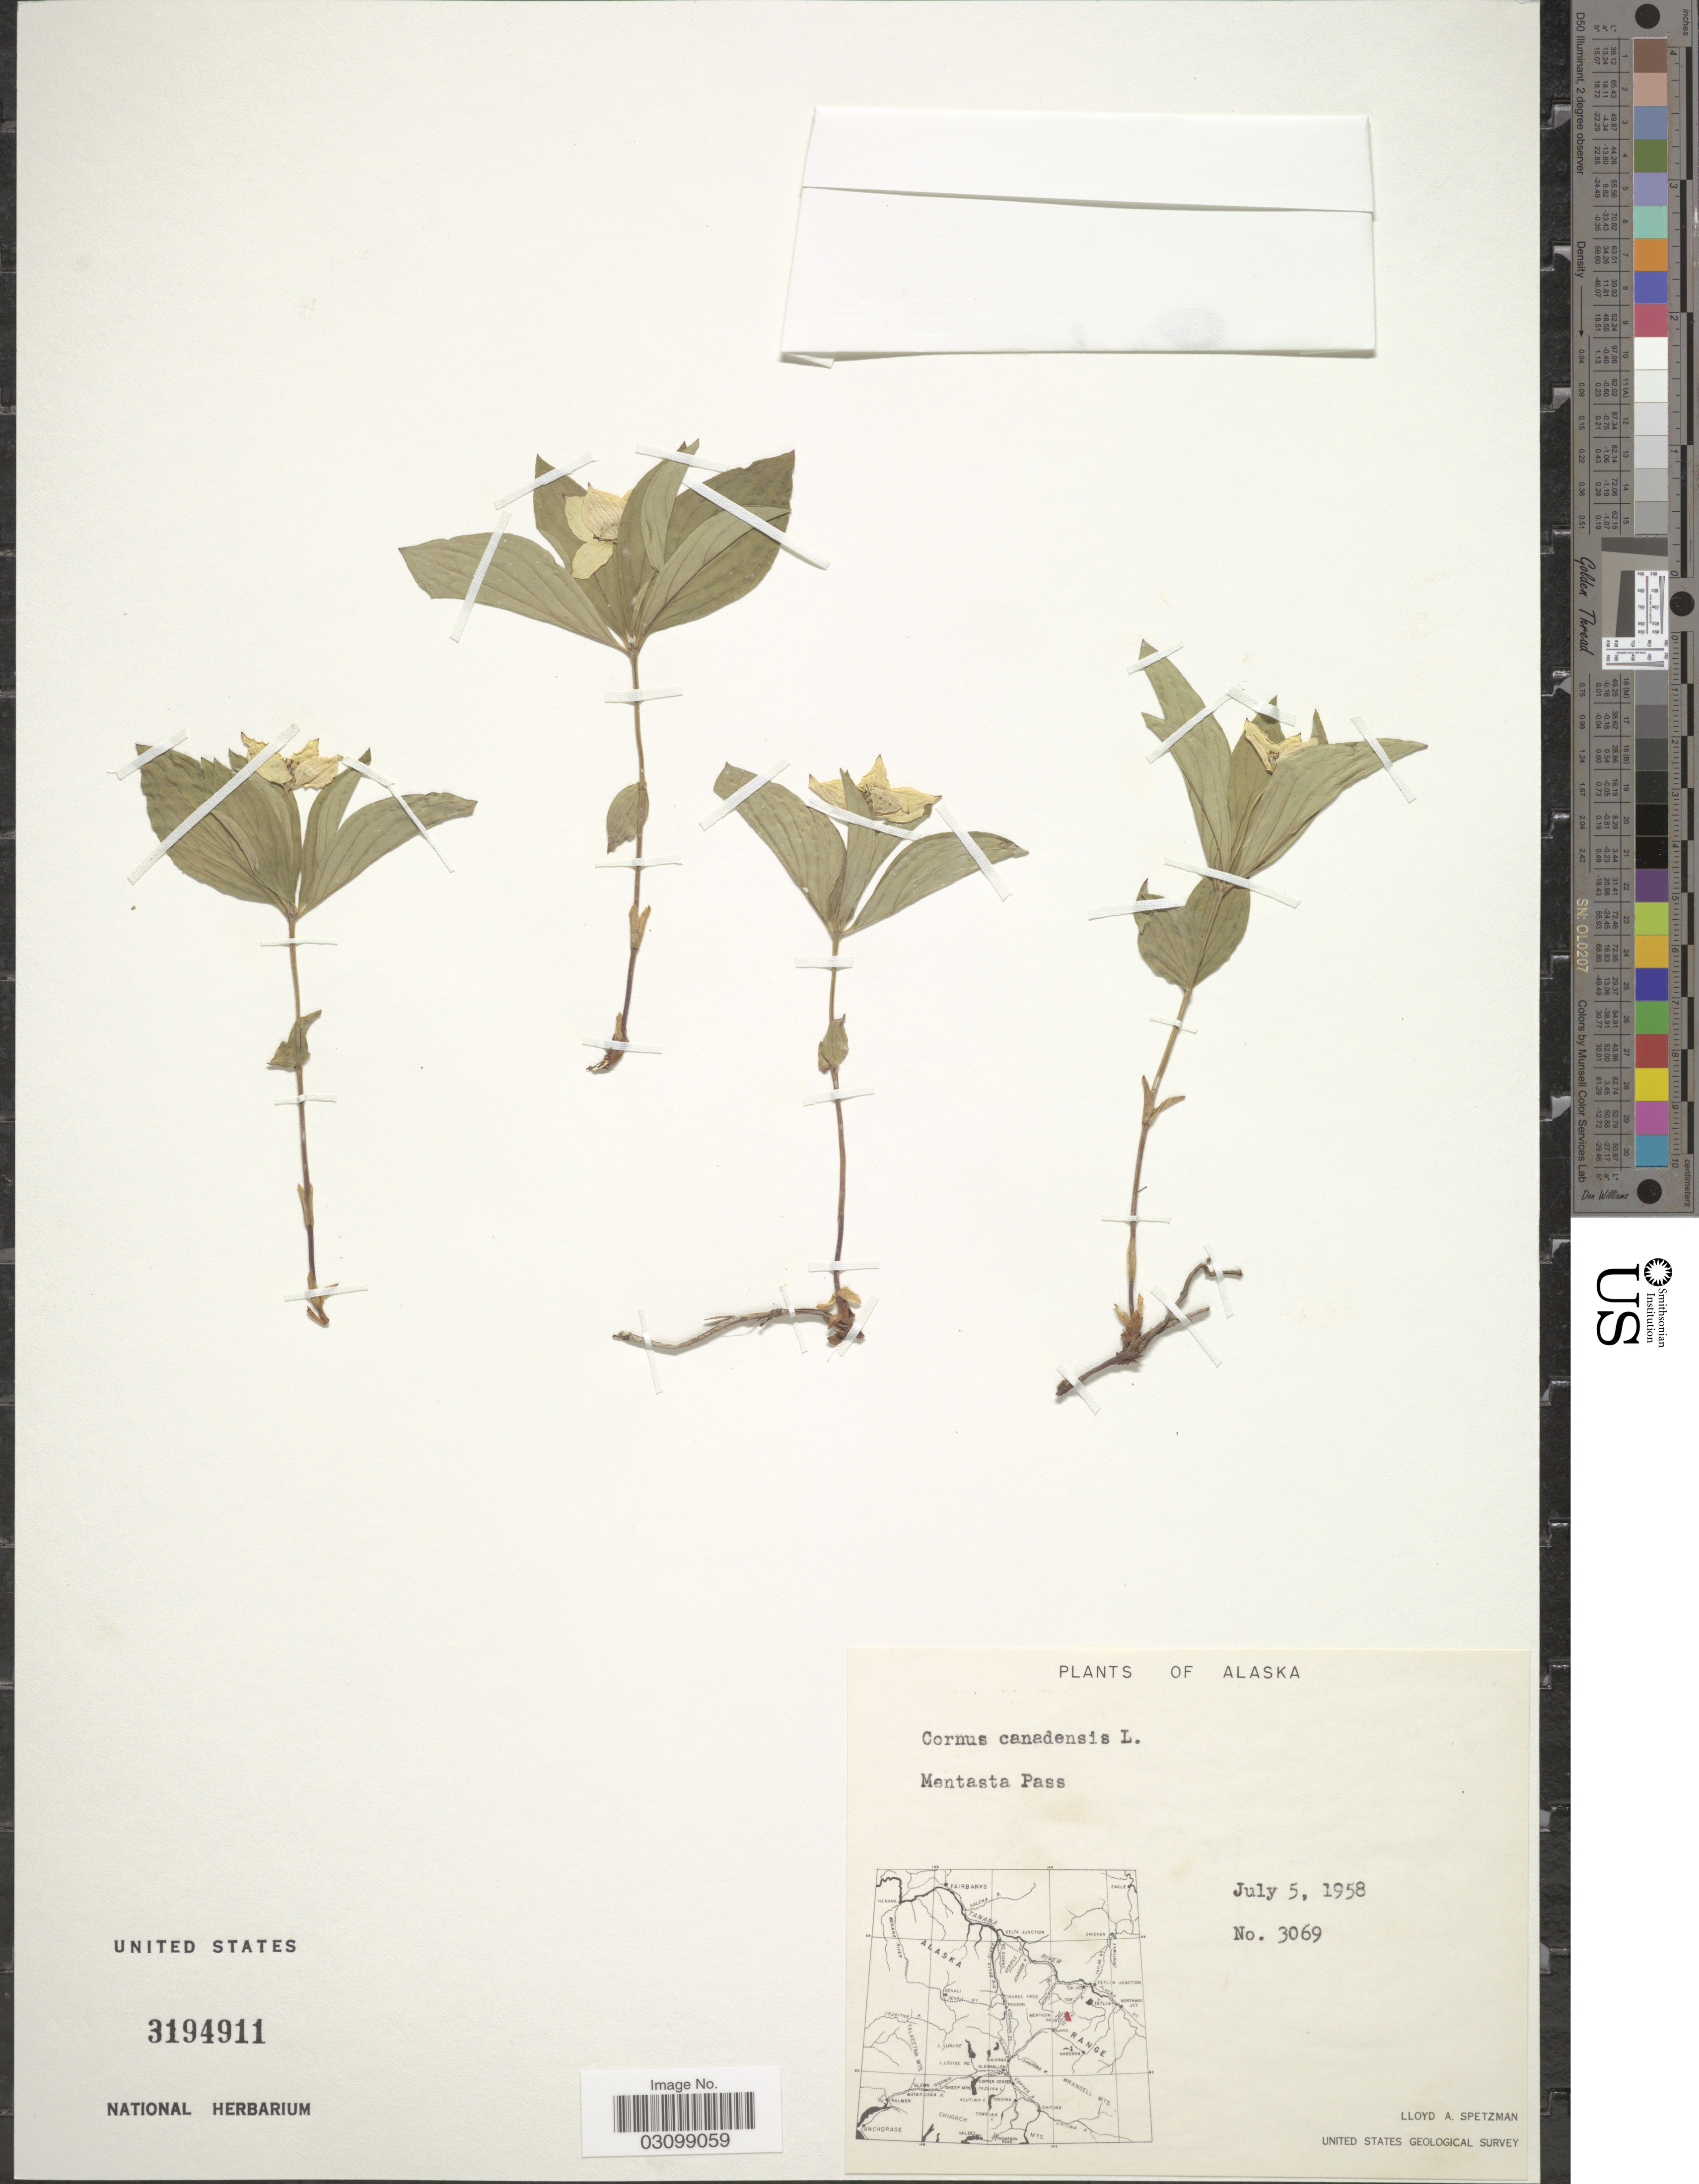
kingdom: Plantae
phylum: Tracheophyta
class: Magnoliopsida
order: Cornales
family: Cornaceae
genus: Cornus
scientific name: Cornus canadensis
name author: L.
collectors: L. Spetzman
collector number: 3069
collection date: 1958-07-05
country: United States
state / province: Alaska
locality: Mentasta Pass.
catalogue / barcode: US 3194911